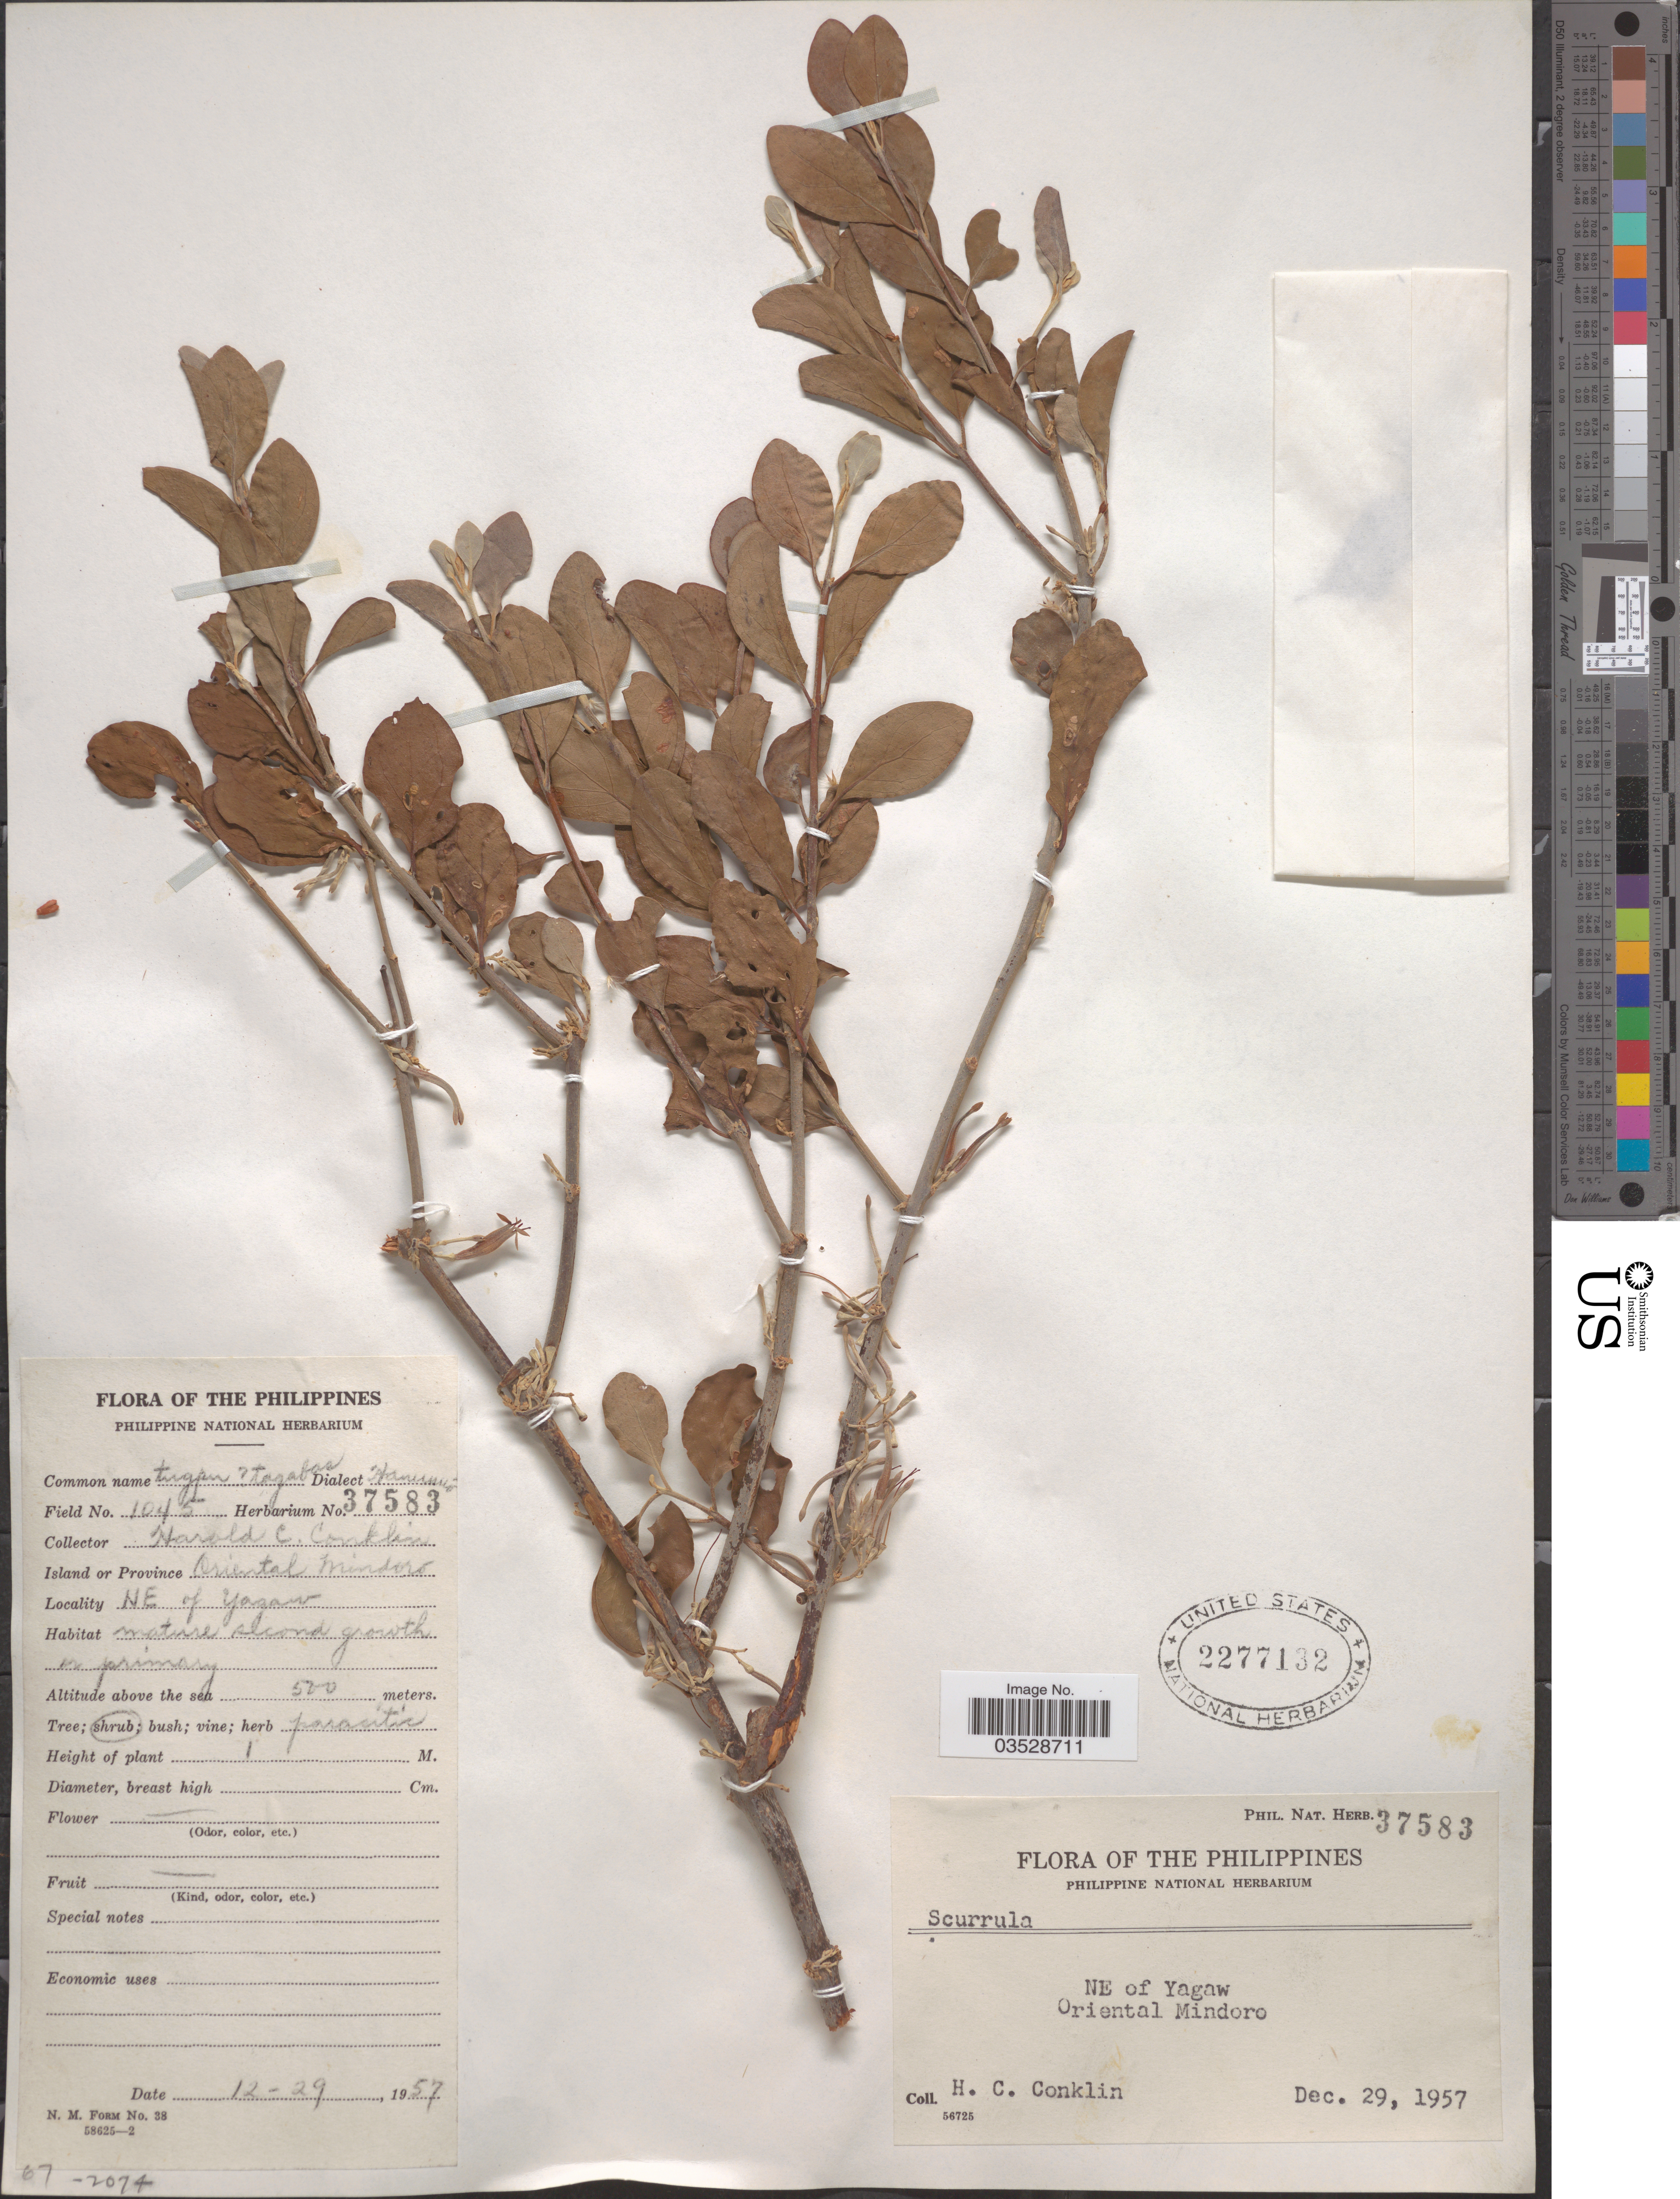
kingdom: Plantae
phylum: Tracheophyta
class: Magnoliopsida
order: Santalales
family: Loranthaceae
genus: Loranthus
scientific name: Loranthus sp.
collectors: H. Conklin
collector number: Phil. Nat. Herb. 37583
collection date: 1957-12-29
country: Philippines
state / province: Mimaropa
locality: NE of Yagaw. Oriental Mindoro.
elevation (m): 500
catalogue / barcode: US 2277132